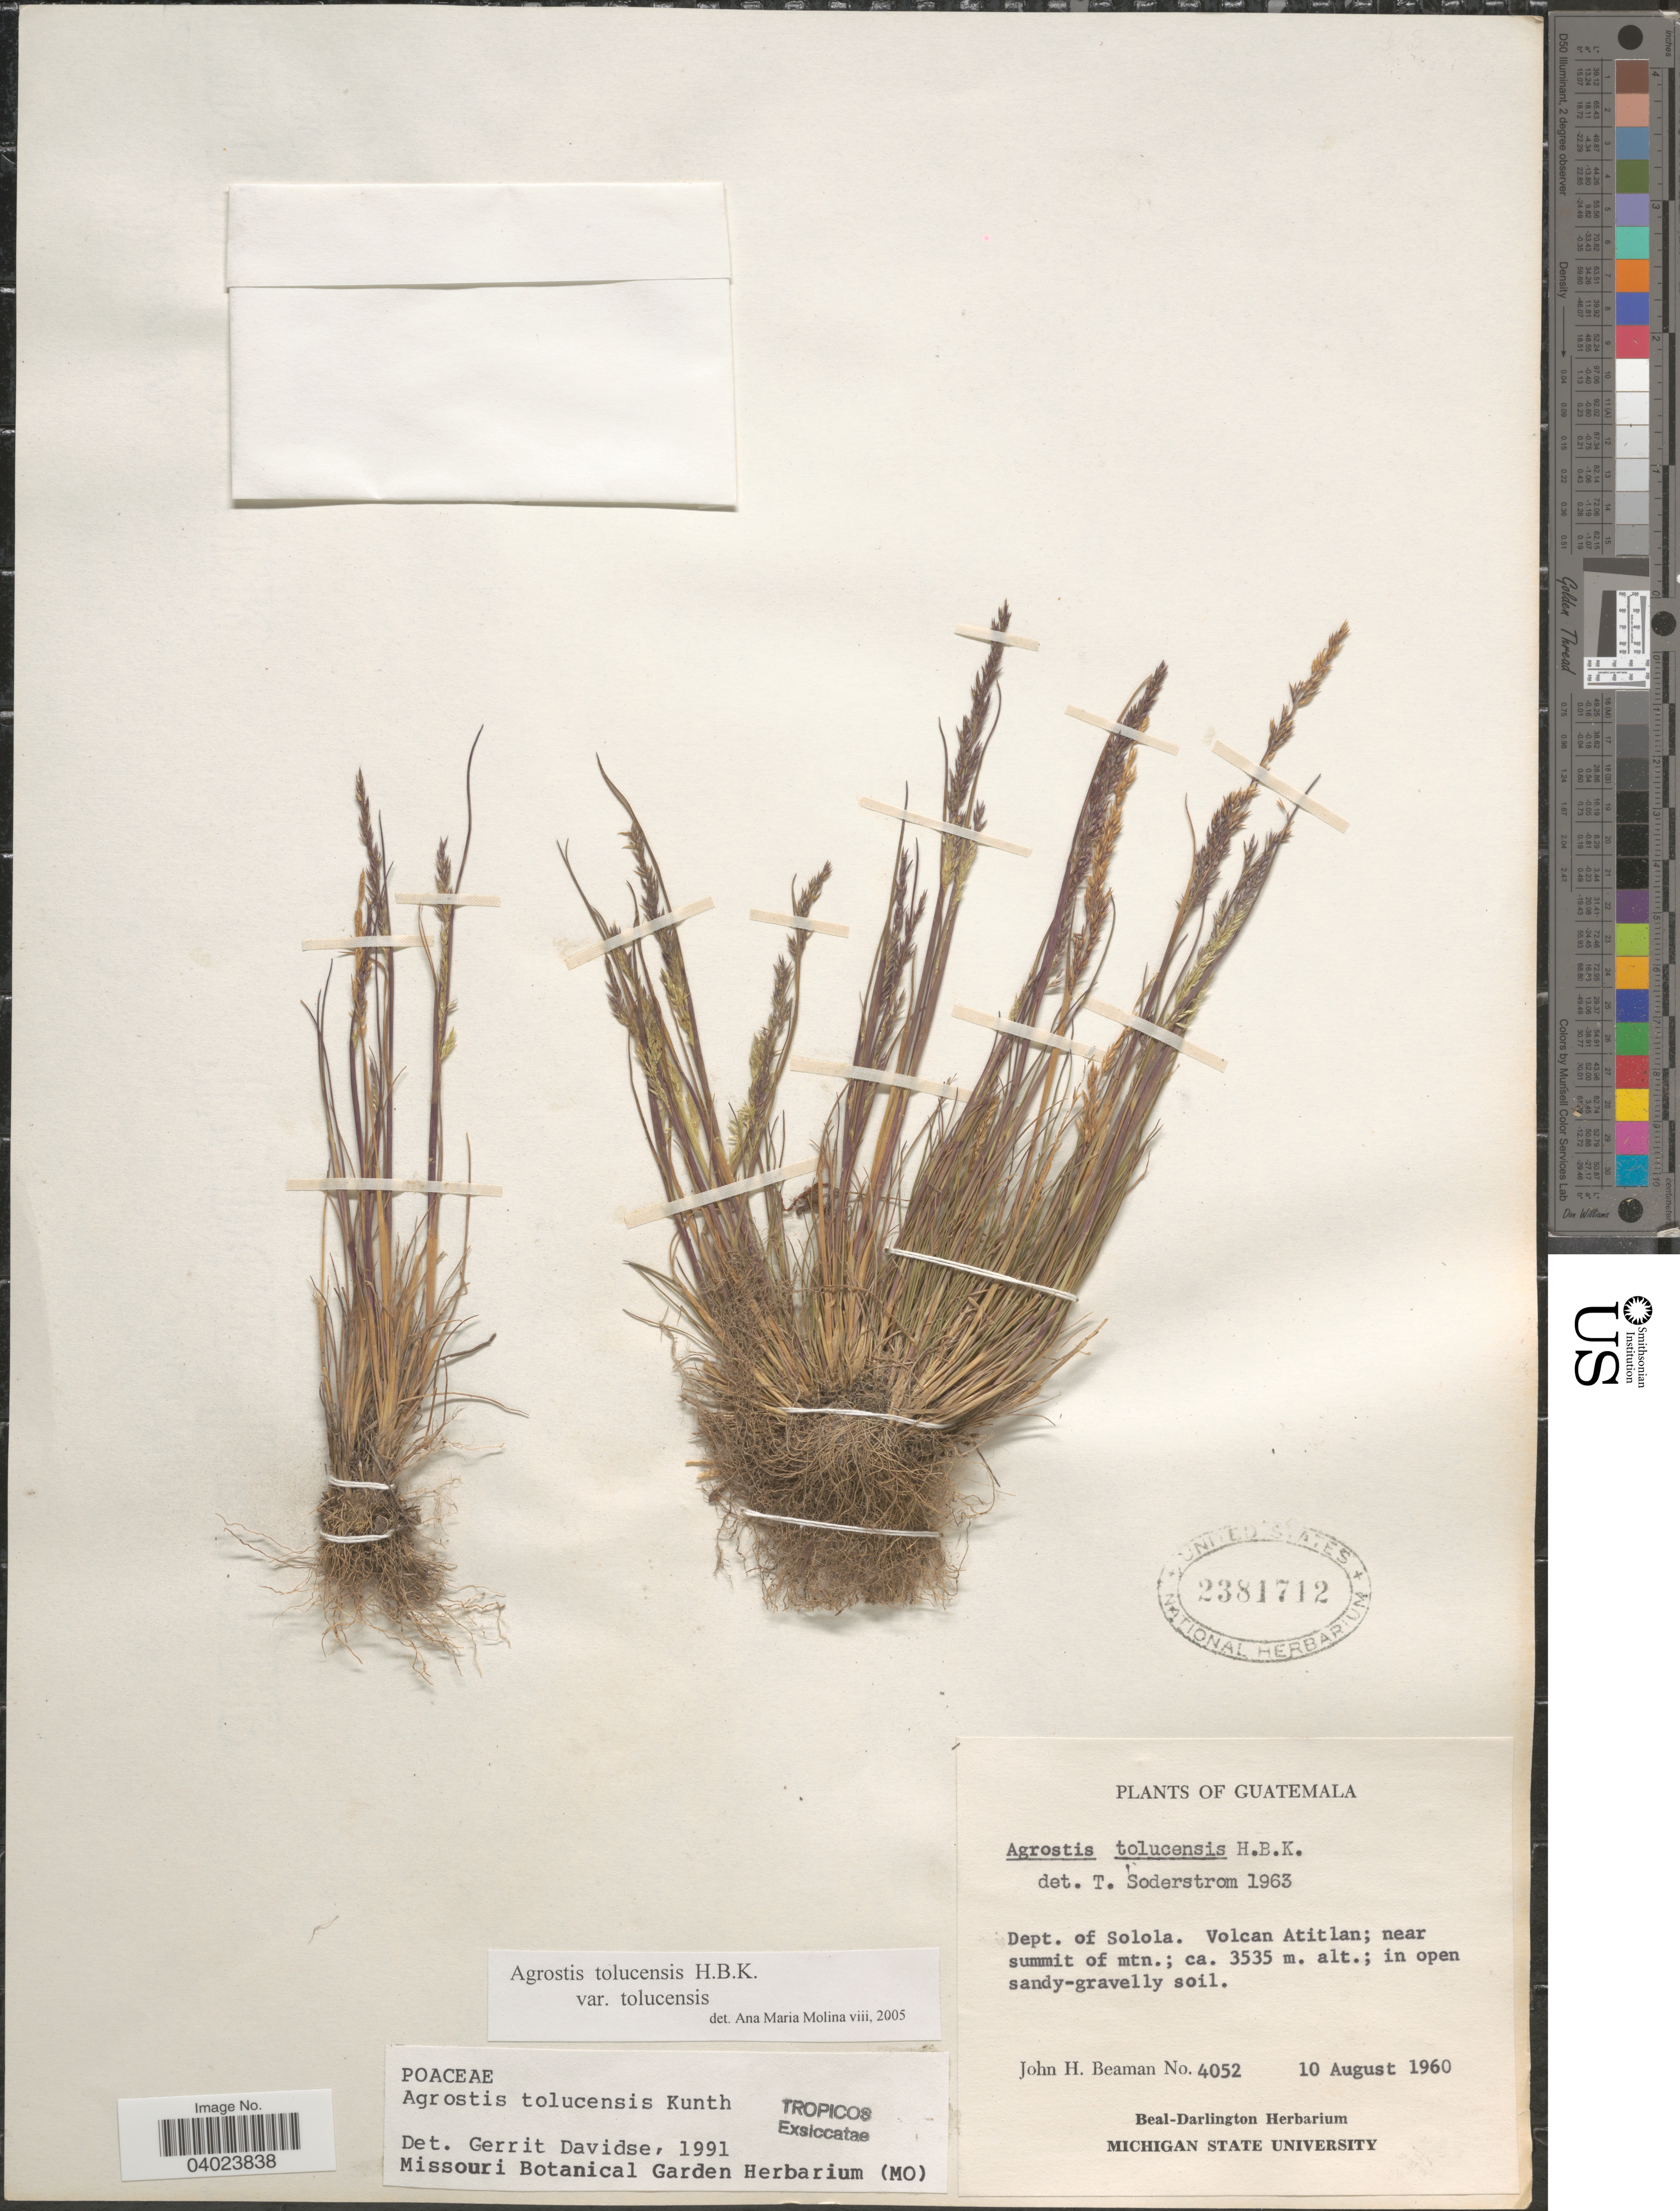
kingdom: Plantae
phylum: Tracheophyta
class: Liliopsida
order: Poales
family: Poaceae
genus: Agrostis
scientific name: Agrostis tolucensis Kunth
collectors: J. H. Beaman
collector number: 4052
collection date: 1960-08-10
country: Guatemala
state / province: Solola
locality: Dept. of Solola. Volcan Atitlan; near summit of mtn.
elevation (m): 3535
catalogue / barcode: US 2381712